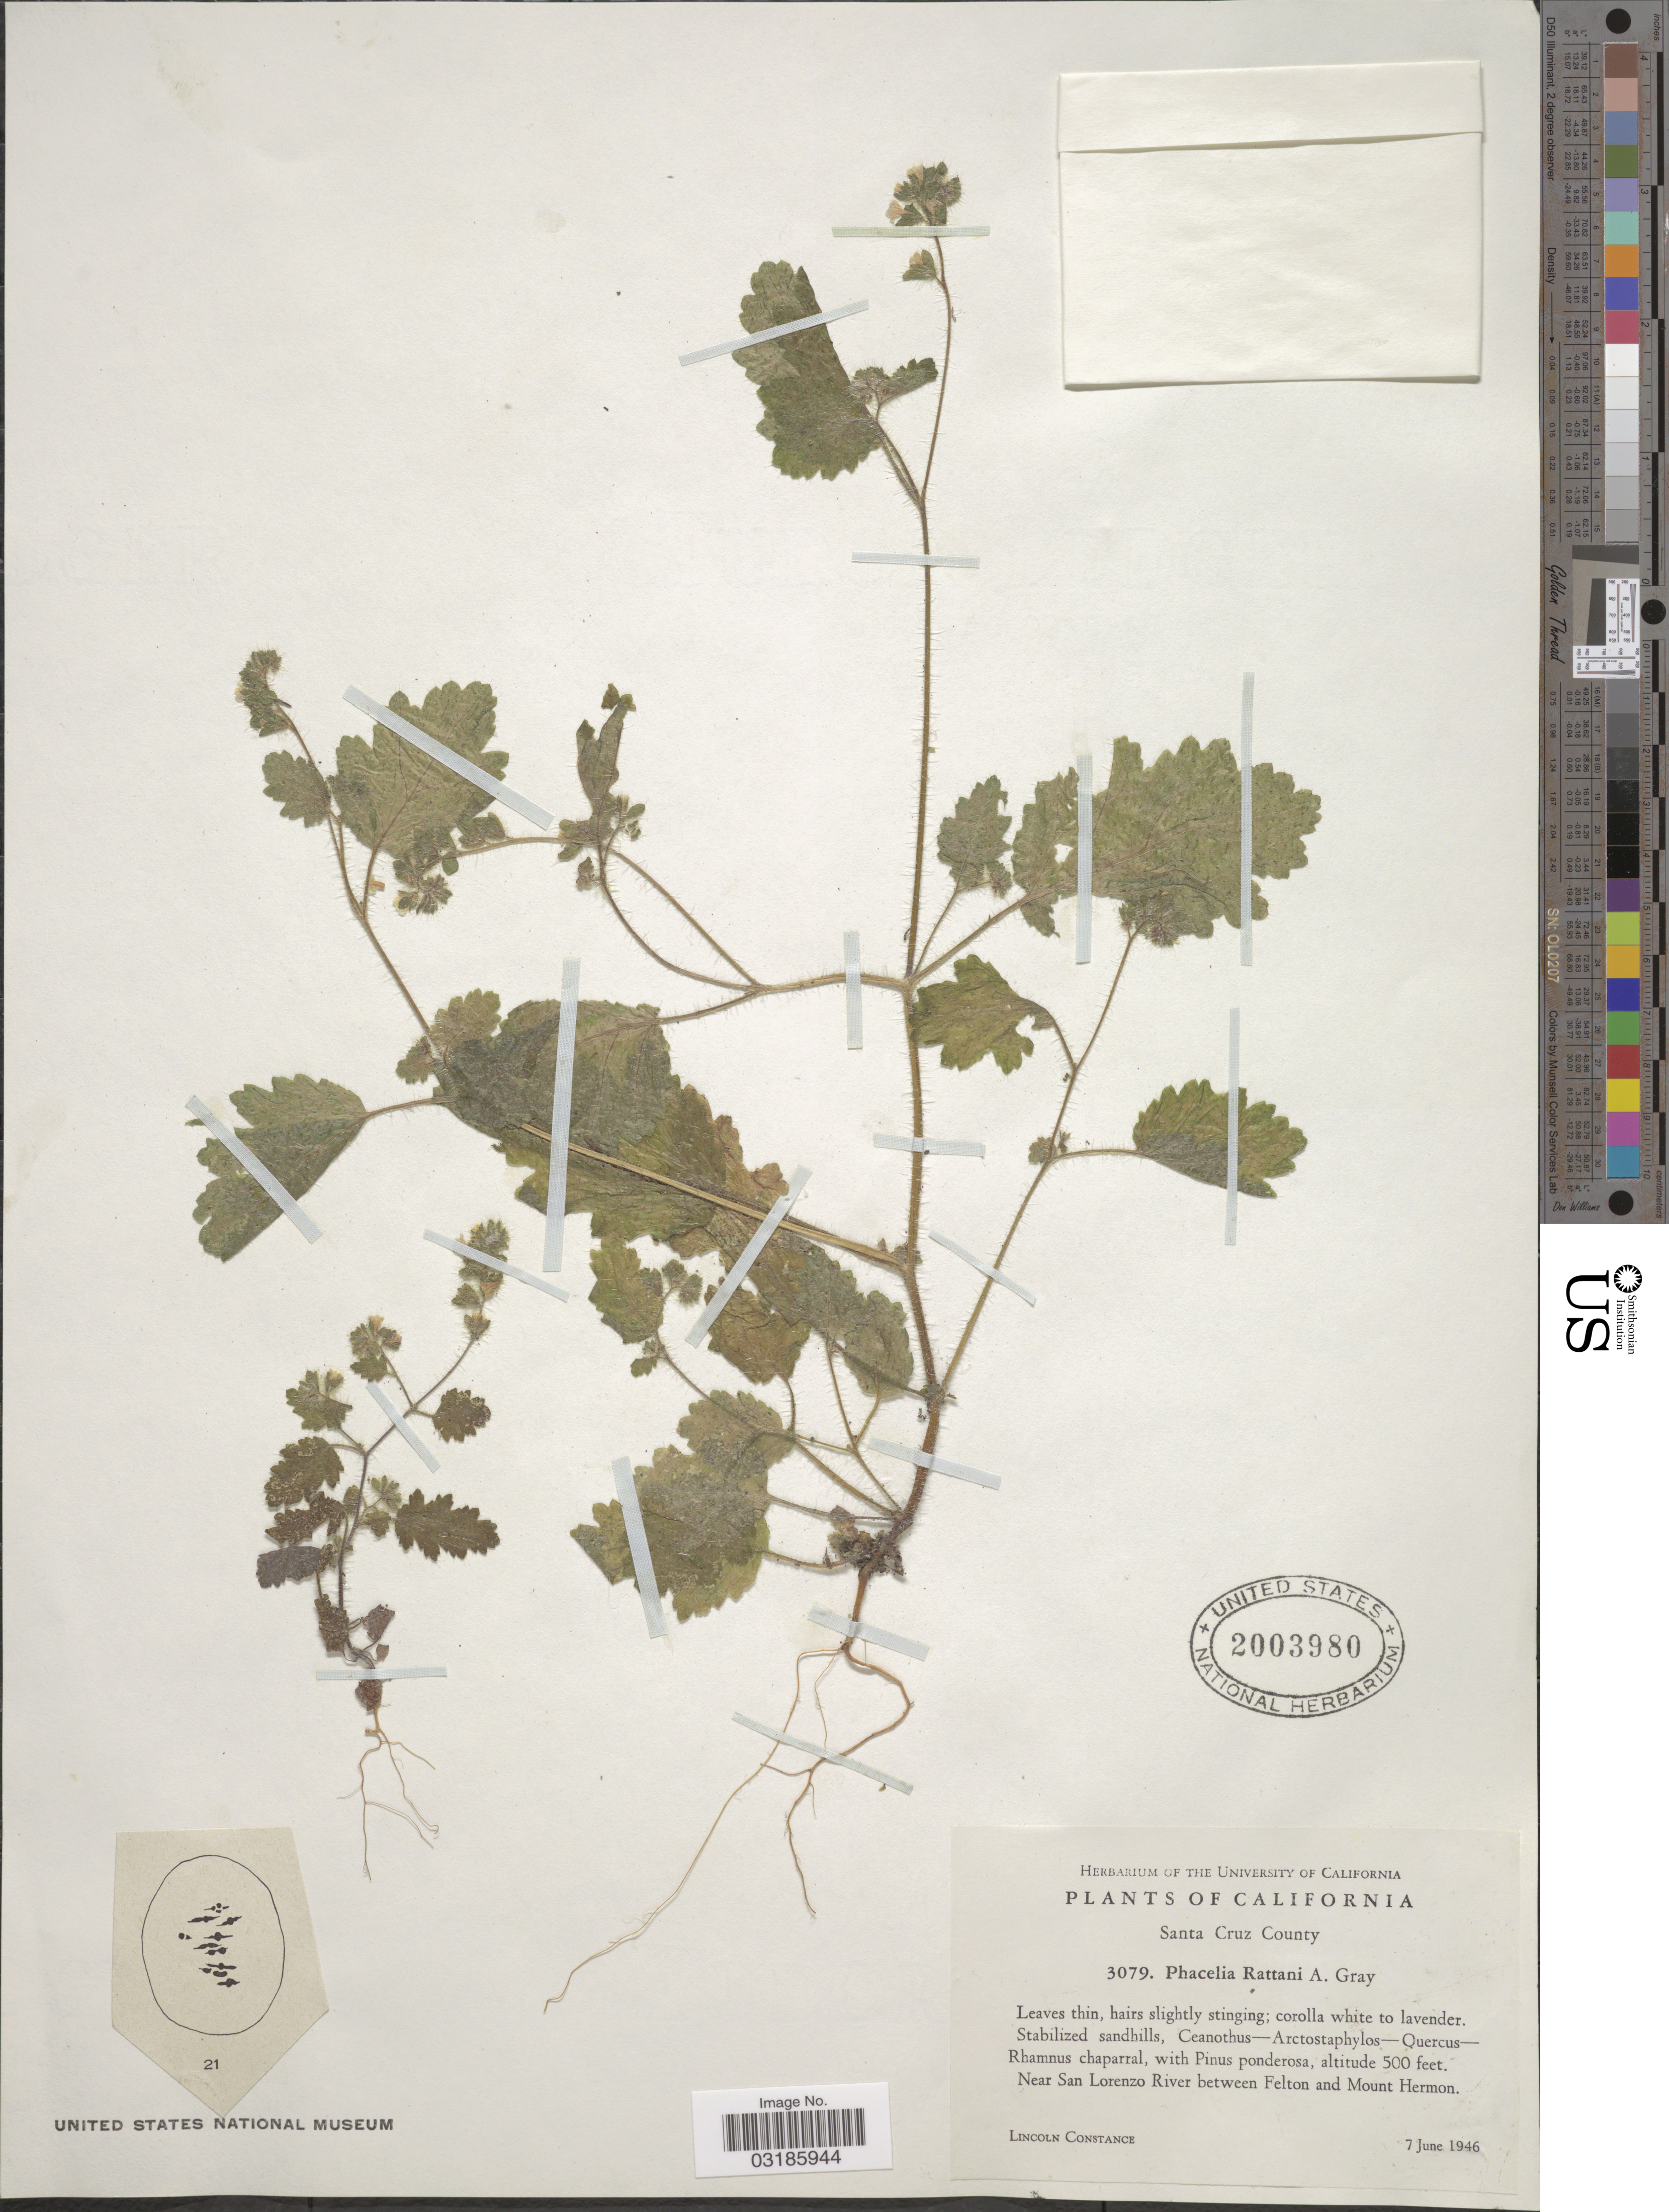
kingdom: Plantae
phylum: Tracheophyta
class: Magnoliopsida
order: Boraginales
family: Hydrophyllaceae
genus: Phacelia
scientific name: Phacelia rattanii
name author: A. Gray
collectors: L. Constance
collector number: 3079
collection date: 1946-06-07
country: United States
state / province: California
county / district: Santa Cruz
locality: Santa Cruz County. Near San Lorenzo River between Felton and Mount Hermon.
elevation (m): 152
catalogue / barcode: US 2003980